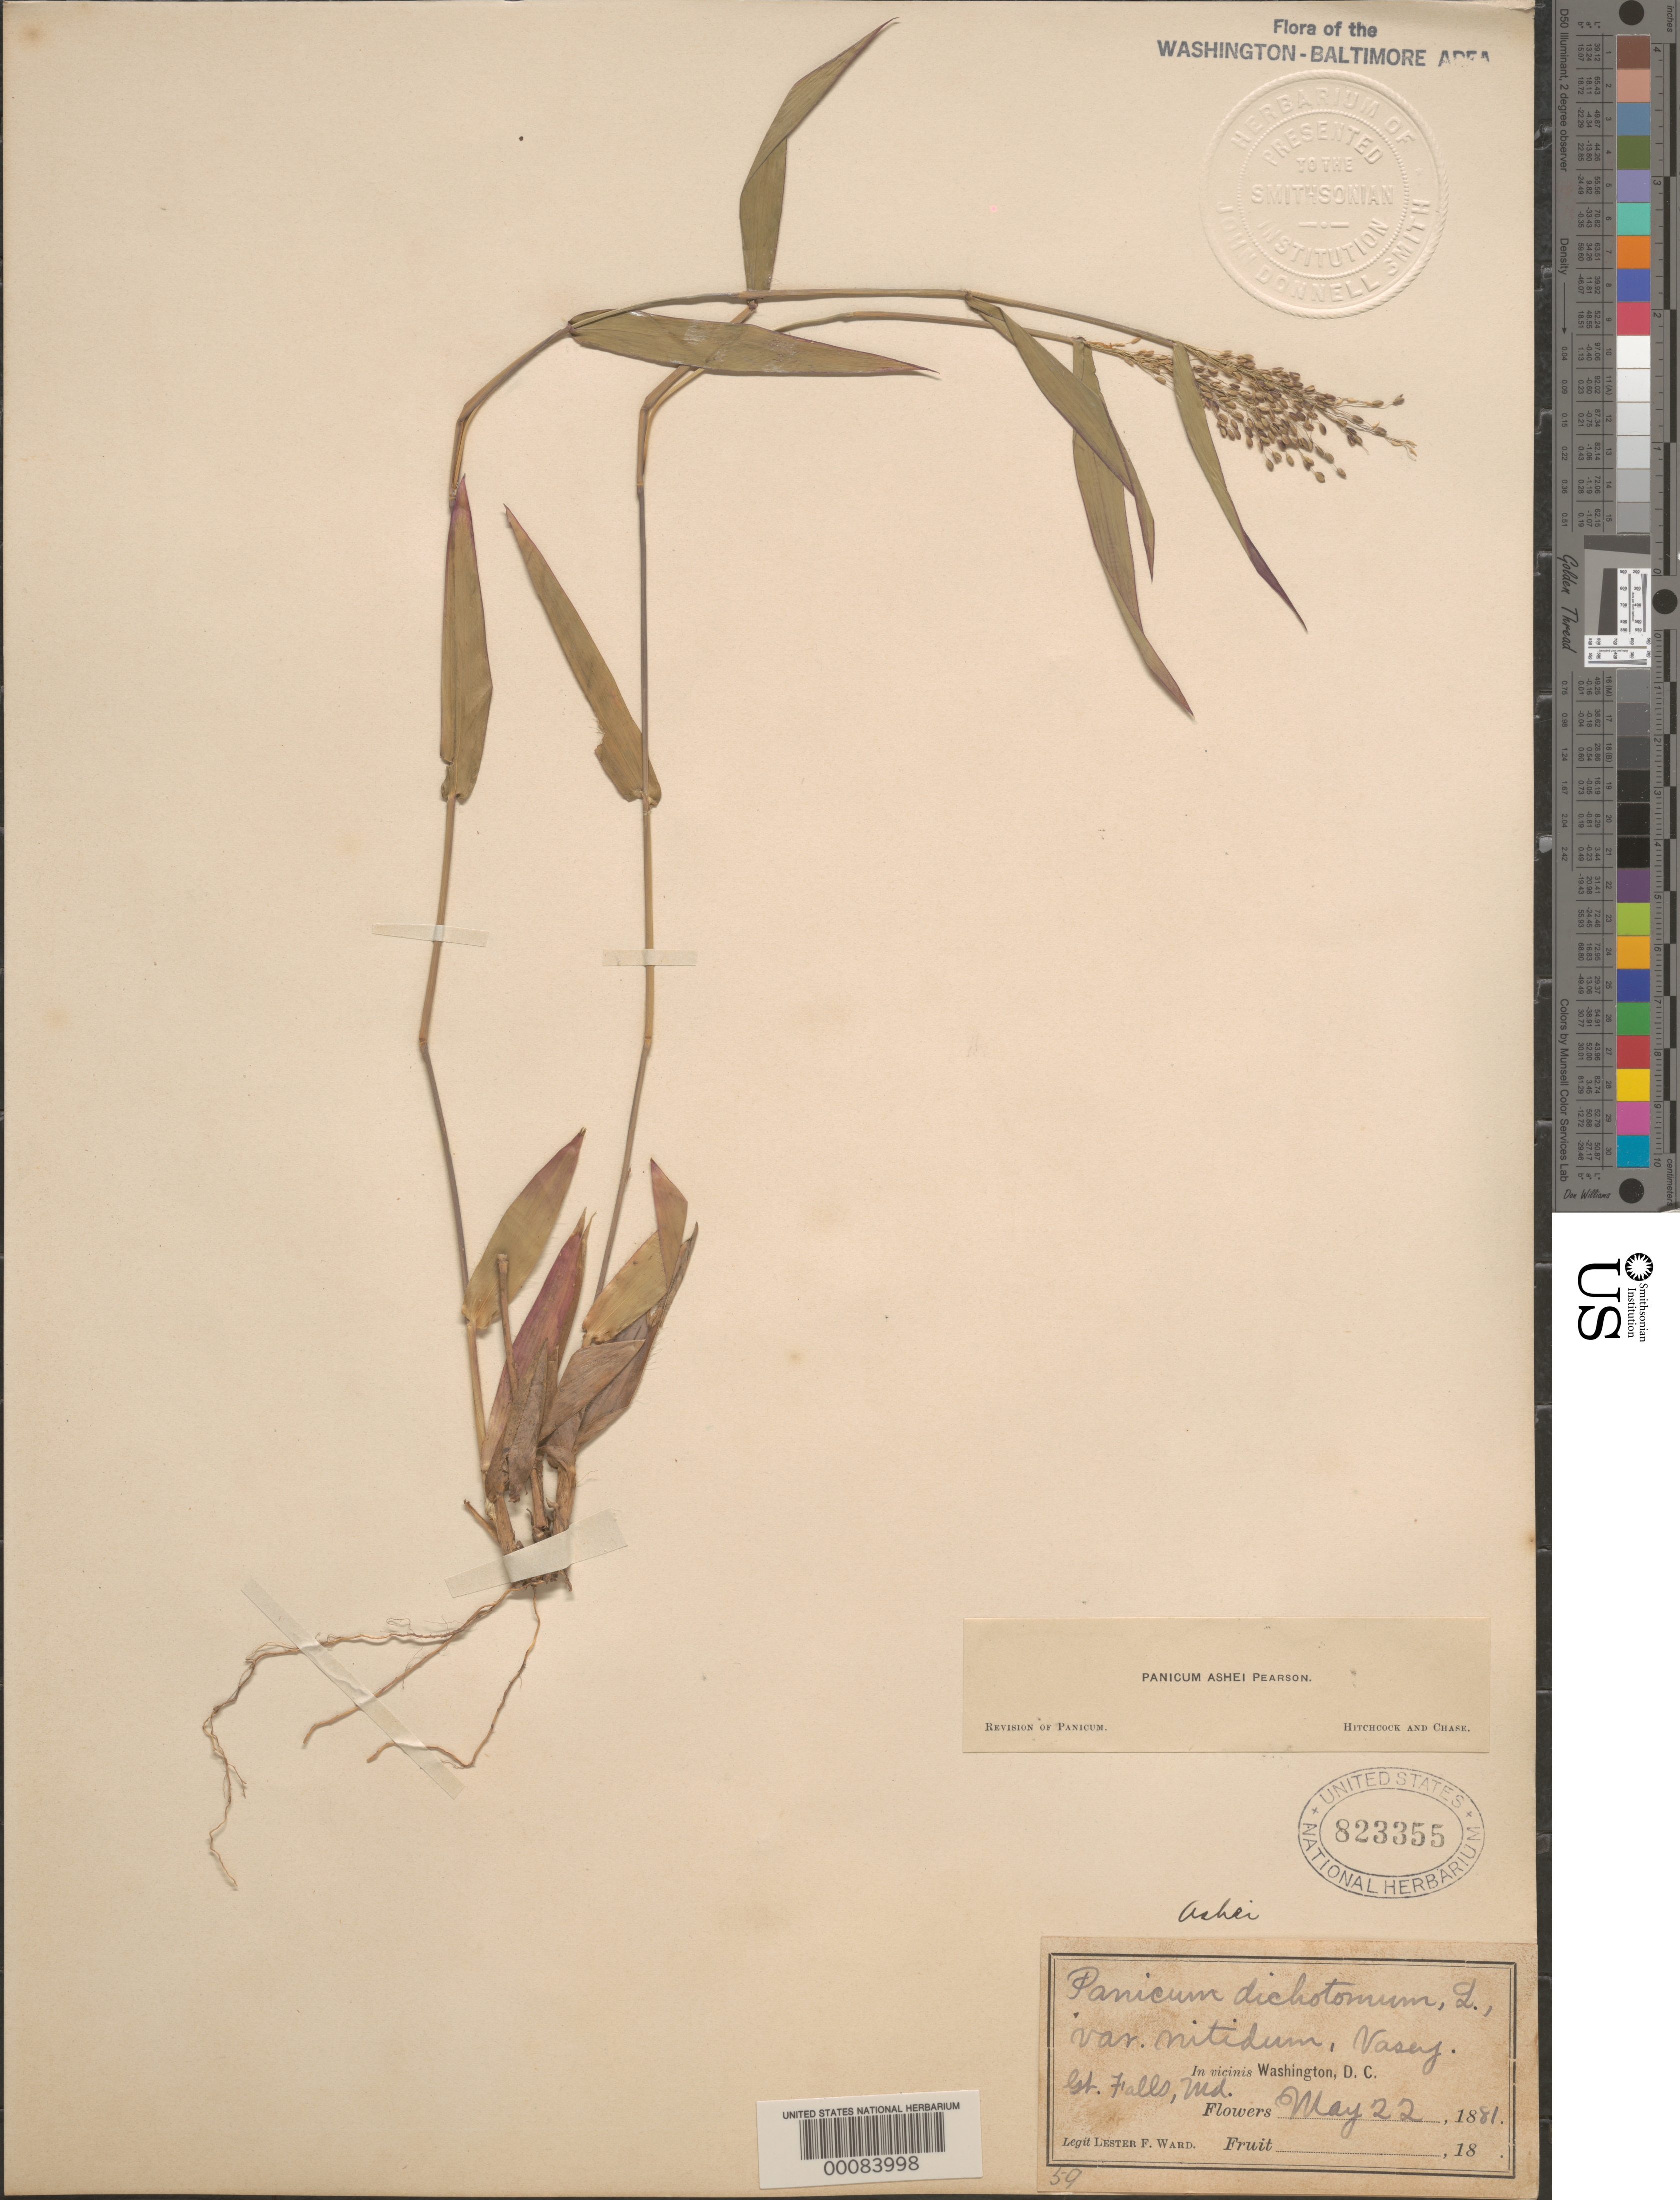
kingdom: Plantae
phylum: Tracheophyta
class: Liliopsida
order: Poales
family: Poaceae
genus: Dichanthelium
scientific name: Dichanthelium commutatum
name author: (Schult.) Gould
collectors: L. F. Ward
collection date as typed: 22 May 1881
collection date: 1881-05-22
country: United States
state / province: Maryland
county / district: Montgomery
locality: Great Falls C. & O. Canal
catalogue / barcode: US 823355